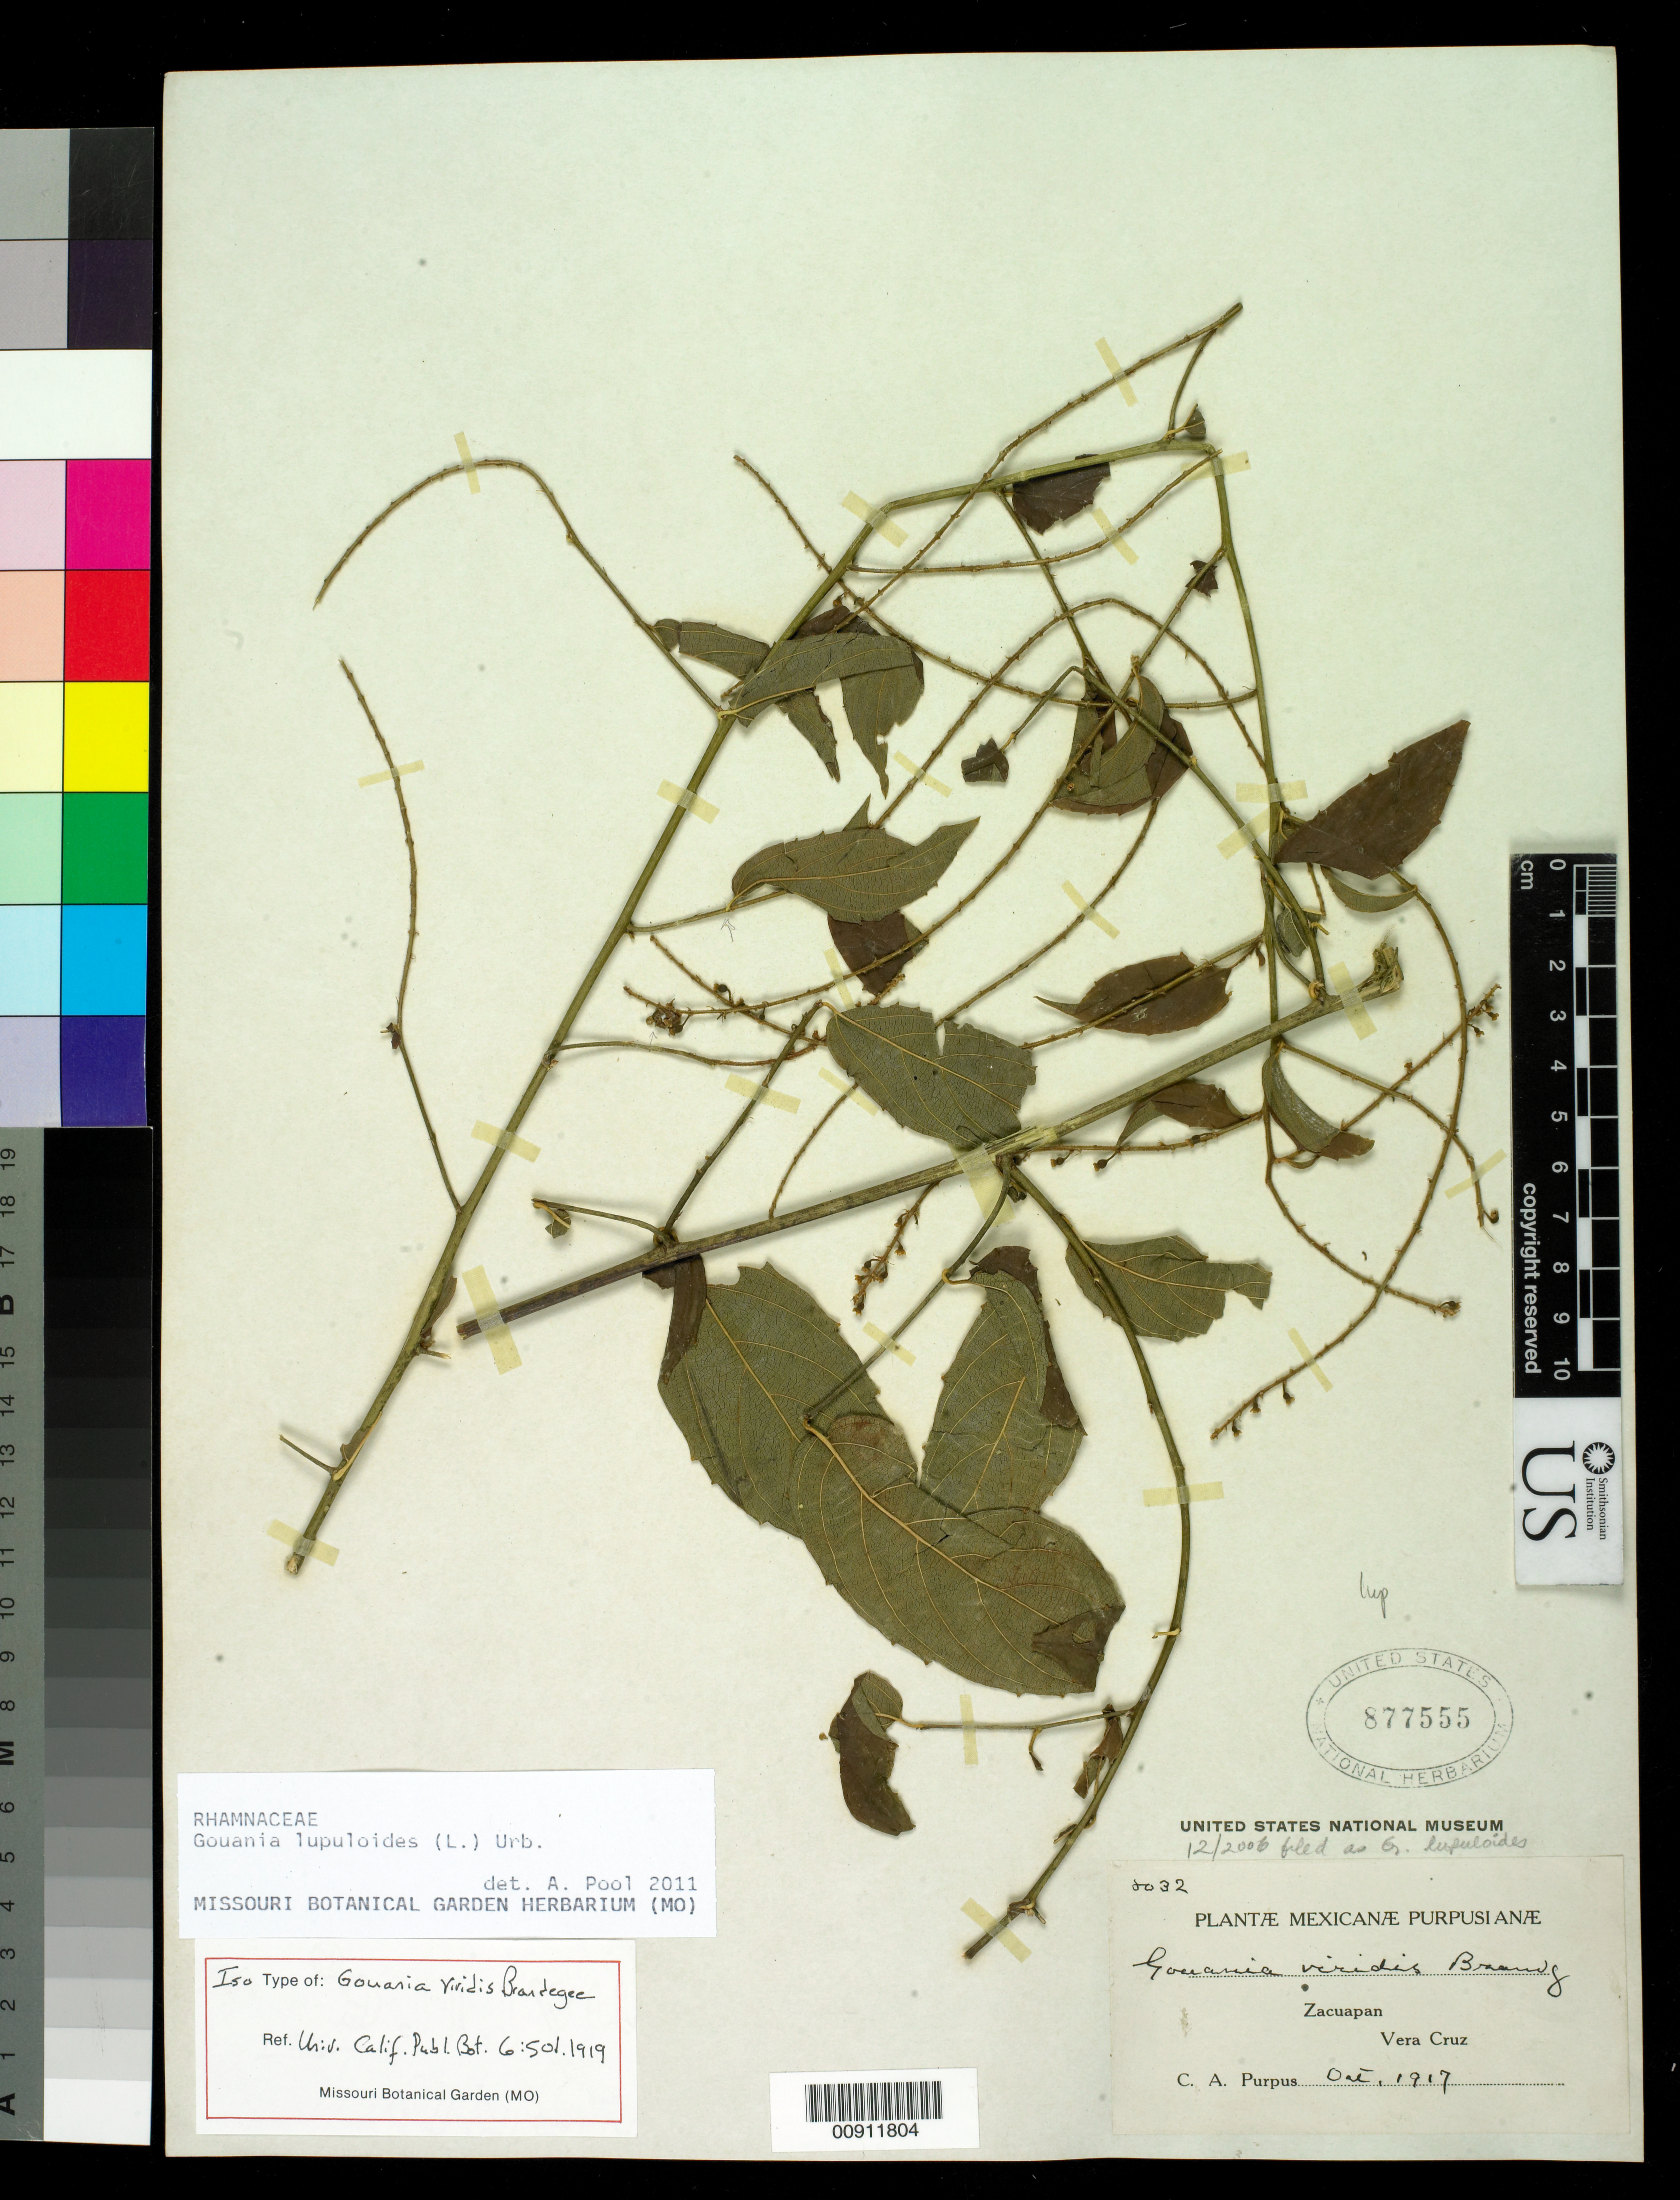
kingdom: Plantae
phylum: Tracheophyta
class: Magnoliopsida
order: Rosales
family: Rhamnaceae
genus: Gouania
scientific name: Gouania viridis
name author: Brandegee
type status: Isotype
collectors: C. A. Purpus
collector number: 8032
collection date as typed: Oct 1917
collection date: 1917-10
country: Mexico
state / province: Veracruz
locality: Zacuapan, Vera Cruz.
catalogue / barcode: US 877555